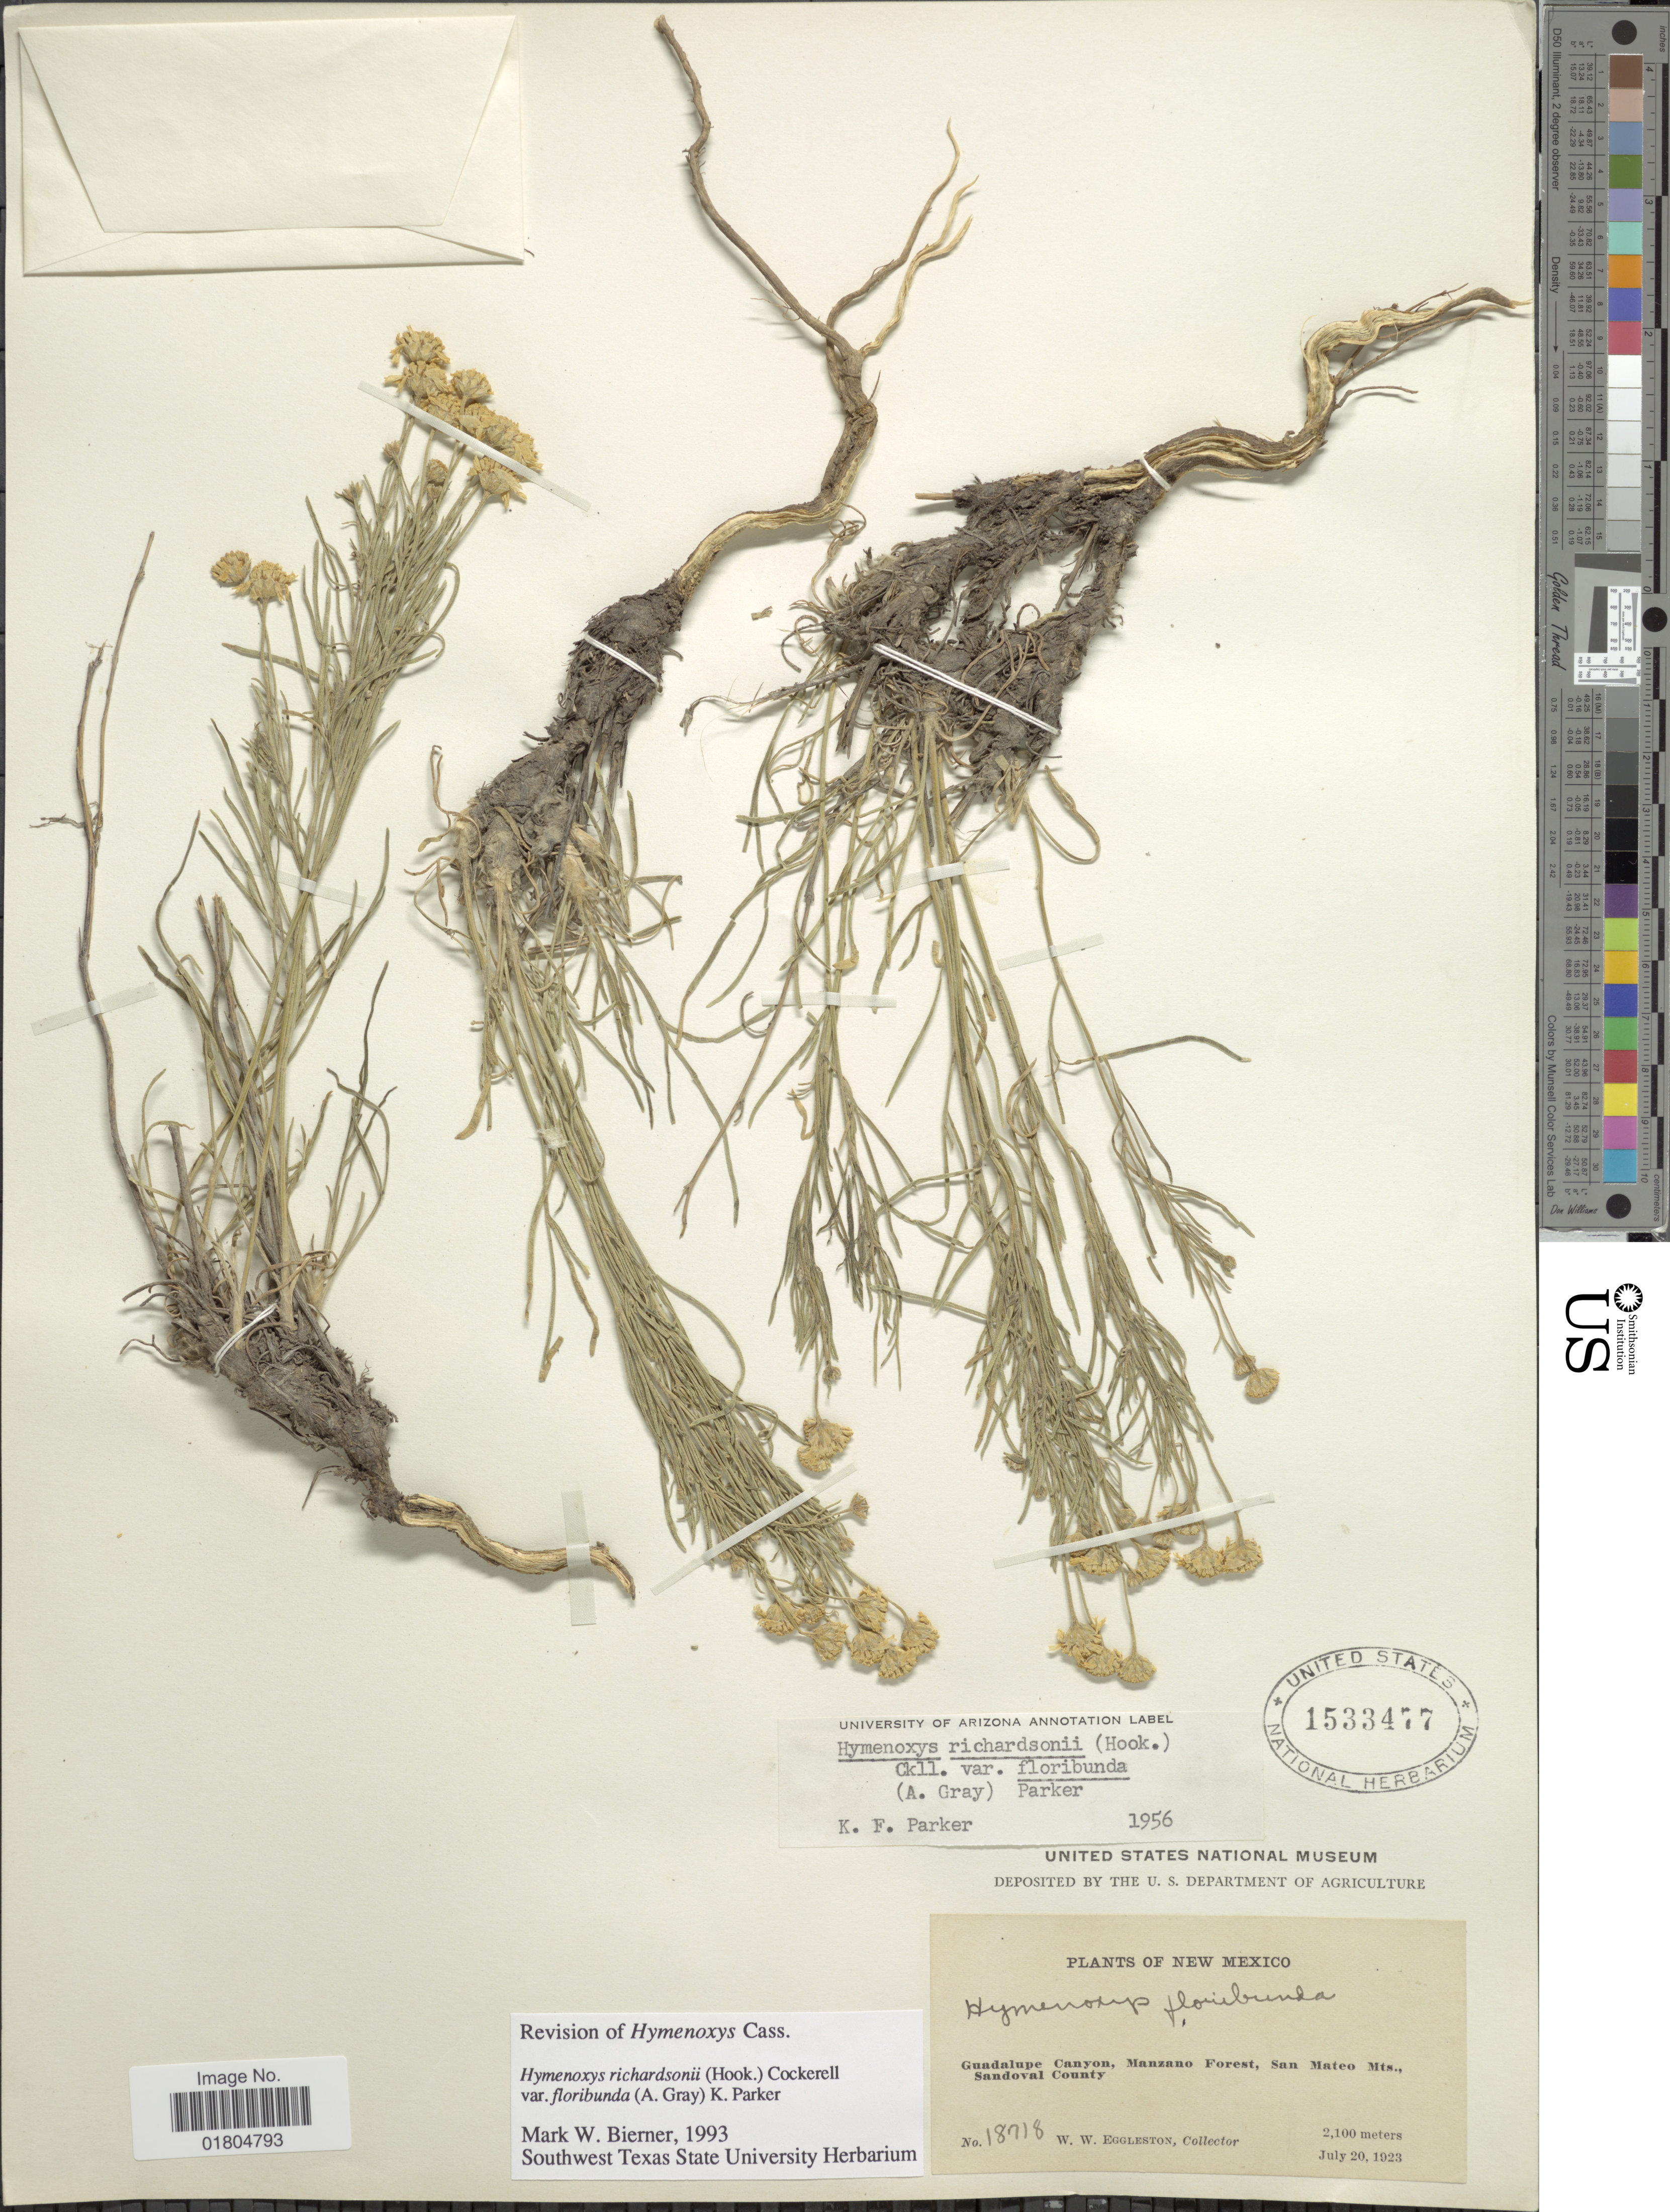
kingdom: Plantae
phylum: Tracheophyta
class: Magnoliopsida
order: Asterales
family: Asteraceae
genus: Hymenoxys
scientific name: Hymenoxys richardsonii var. floribunda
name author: (A. Gray) K.F. Parker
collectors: W. W. Eggleston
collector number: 18718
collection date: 1923-07-20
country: United States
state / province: New Mexico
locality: Guadalupe Canyon, Manzano Forest, San Mateo Mts., Sandoval County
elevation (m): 2100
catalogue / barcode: US 1533477